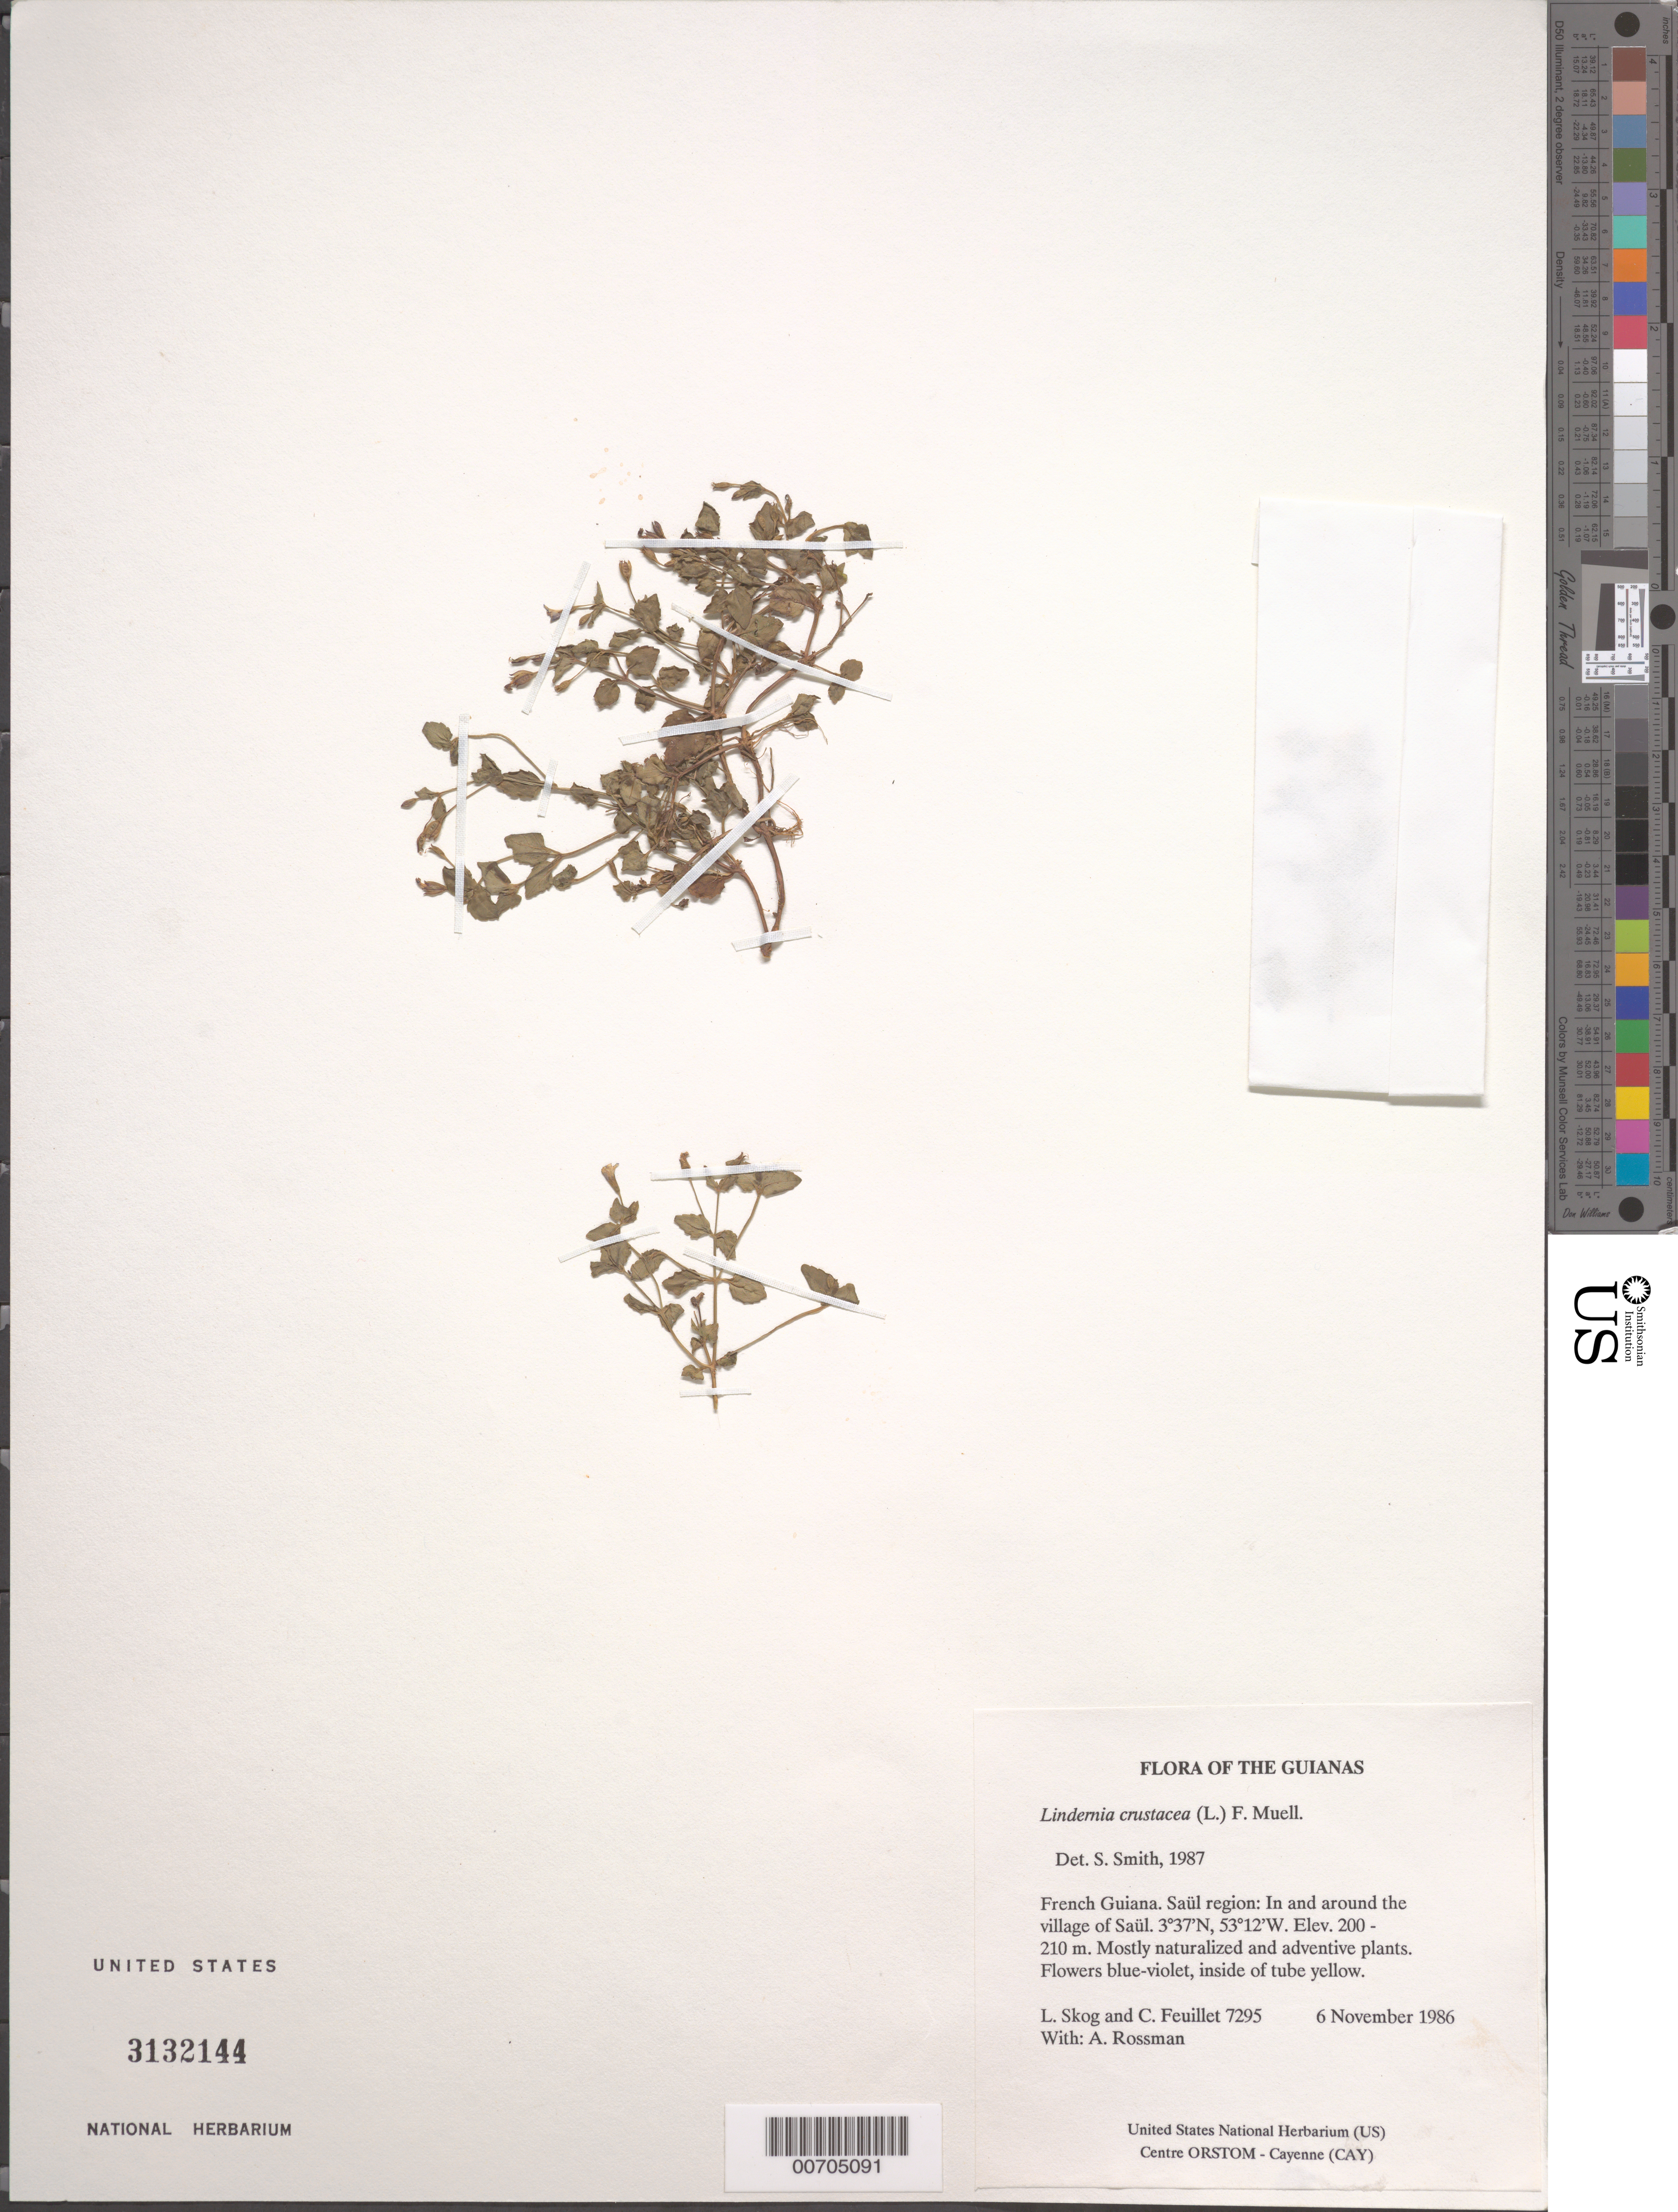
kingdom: Plantae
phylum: Tracheophyta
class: Magnoliopsida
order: Lamiales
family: Linderniaceae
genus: Lindernia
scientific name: Lindernia crustacea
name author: (L.) F. Muell.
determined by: Smith, Stephen F., (US), NMNH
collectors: L. E. Skog, C. Feuillet & A. Rossman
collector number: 7295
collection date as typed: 6 November 1986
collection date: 1986-11-06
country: French Guiana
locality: Saül. In and around the village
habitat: Mostly naturalized and adventive plants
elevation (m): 200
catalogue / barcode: US 3132144